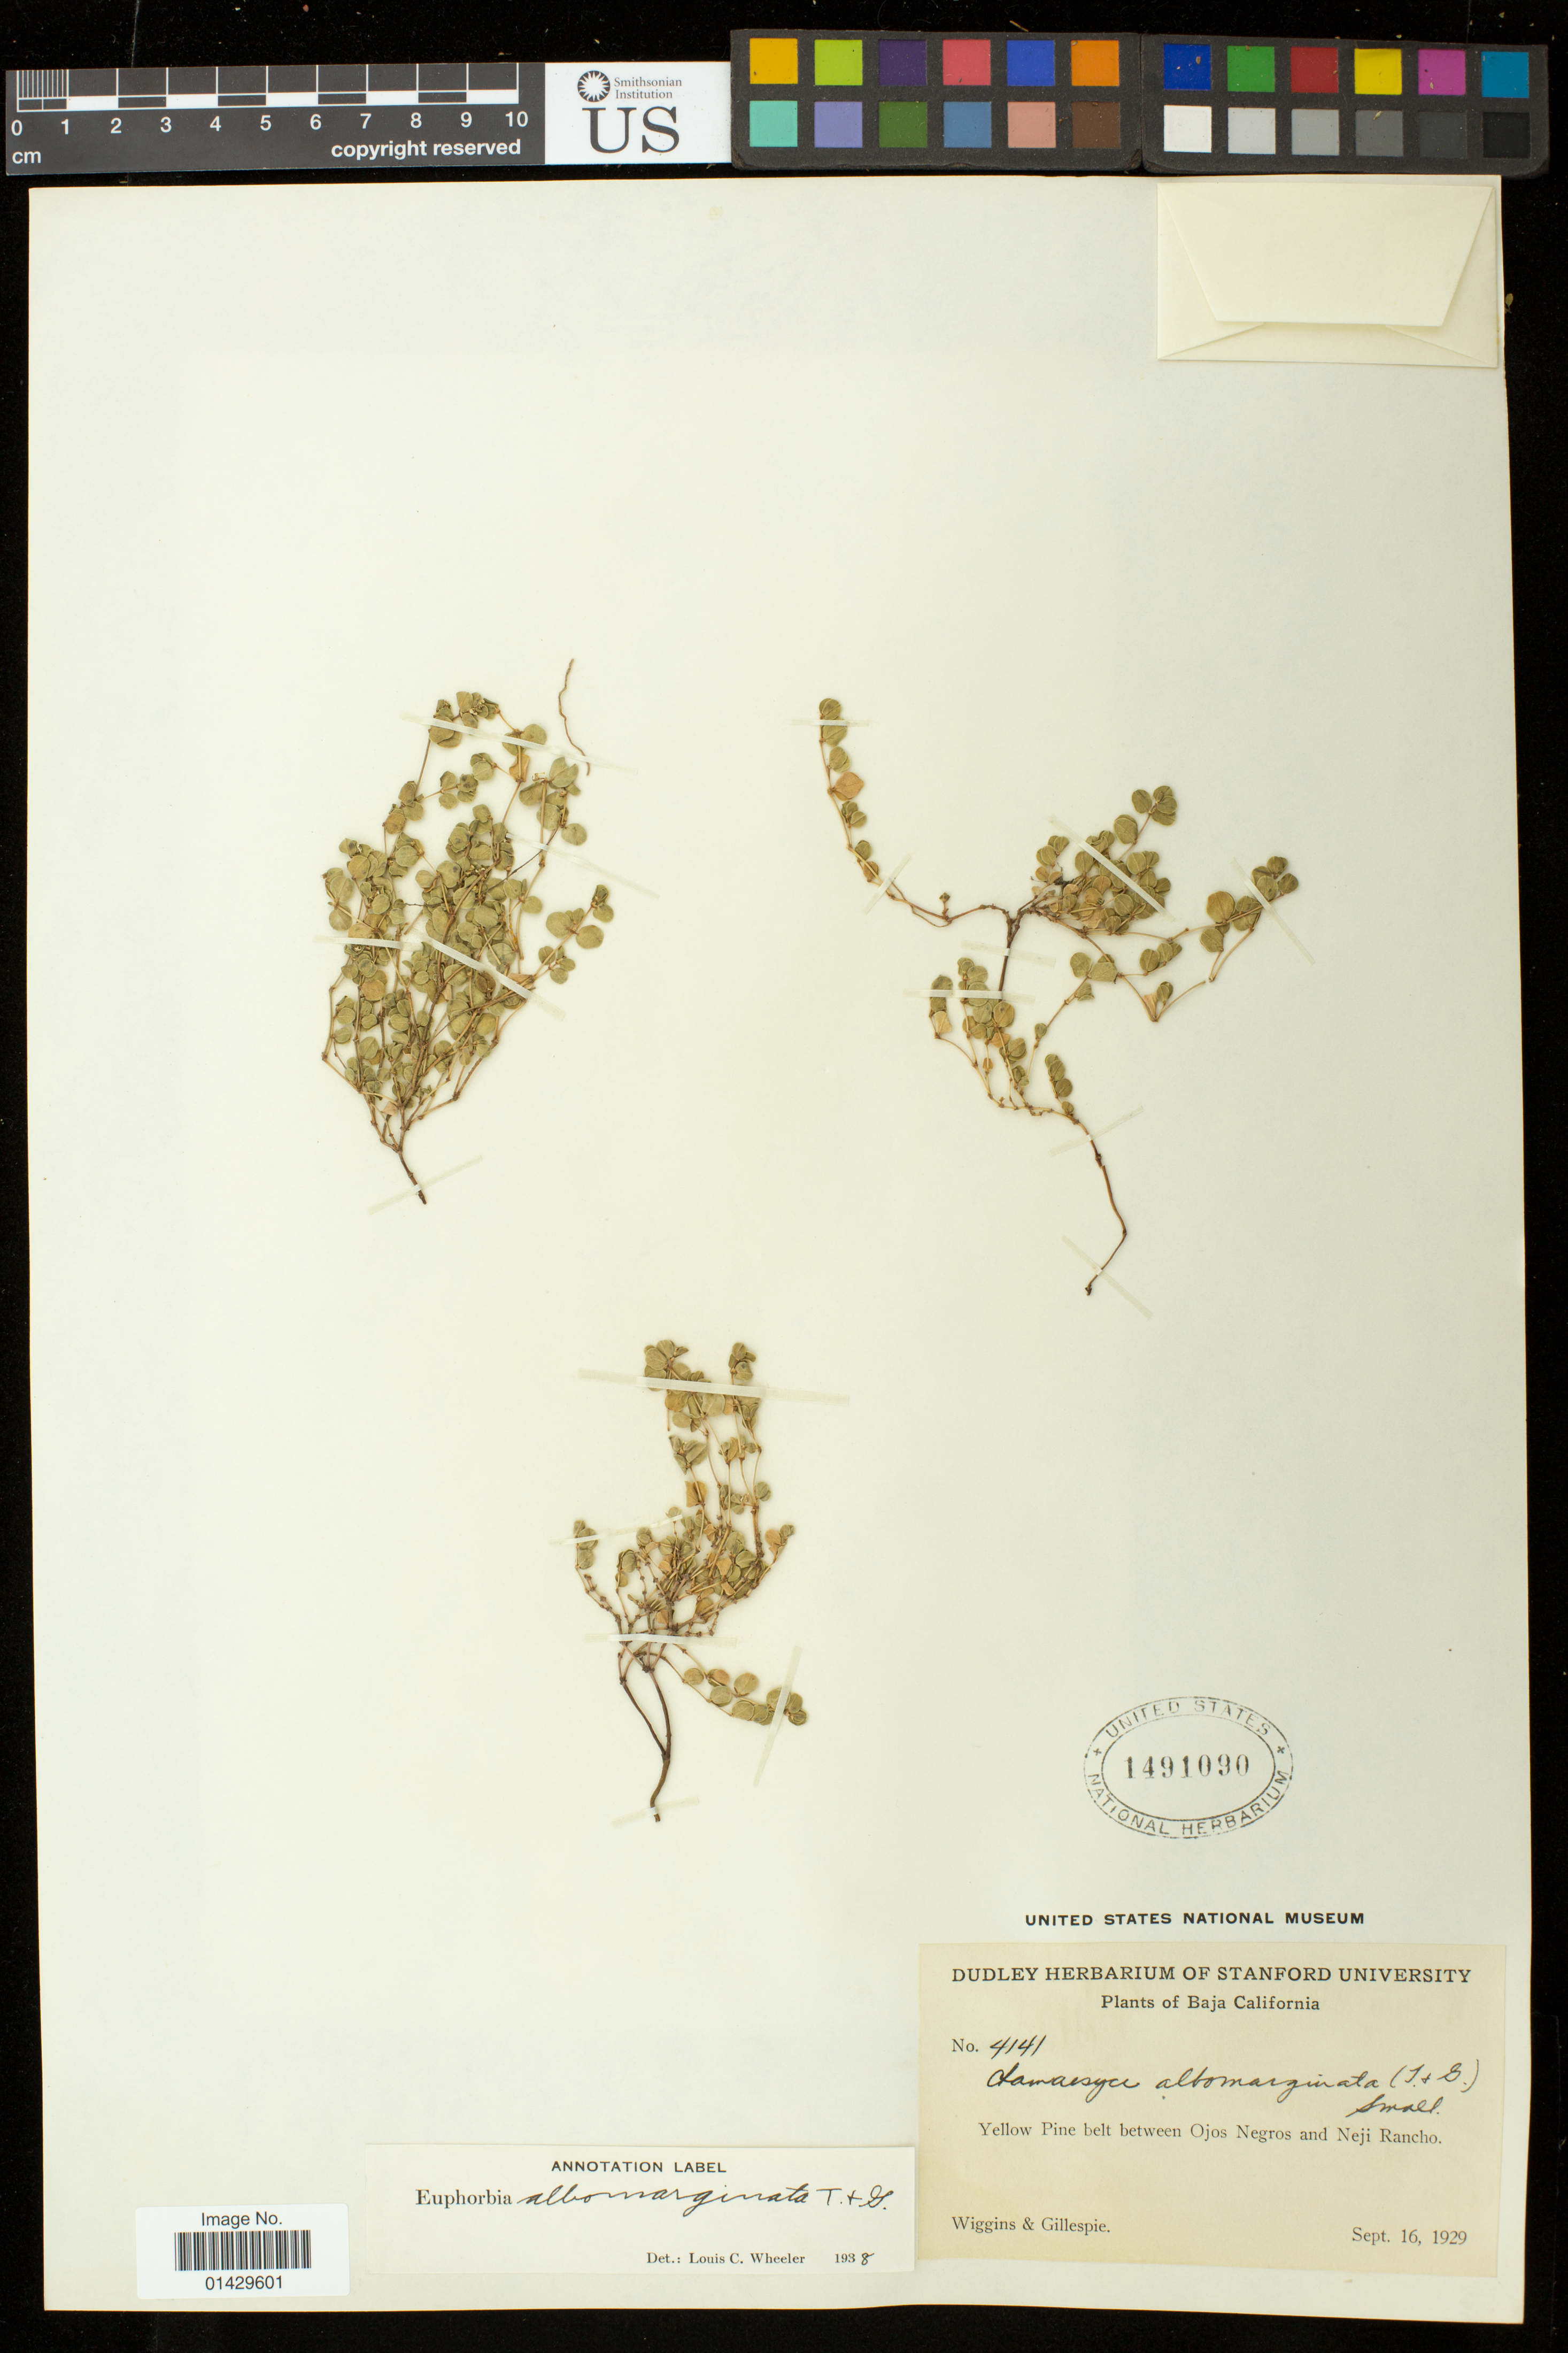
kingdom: Plantae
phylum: Tracheophyta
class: Magnoliopsida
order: Malpighiales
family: Euphorbiaceae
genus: Euphorbia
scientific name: Euphorbia albomarginata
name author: Torr. & A. Gray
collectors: -- Wiggins & -- Gillespie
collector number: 4141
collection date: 1929-09-16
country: Mexico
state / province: Baja California Norte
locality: Yellow Pine belt between Ojos Negros and Neji Rancho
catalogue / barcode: US 1491090